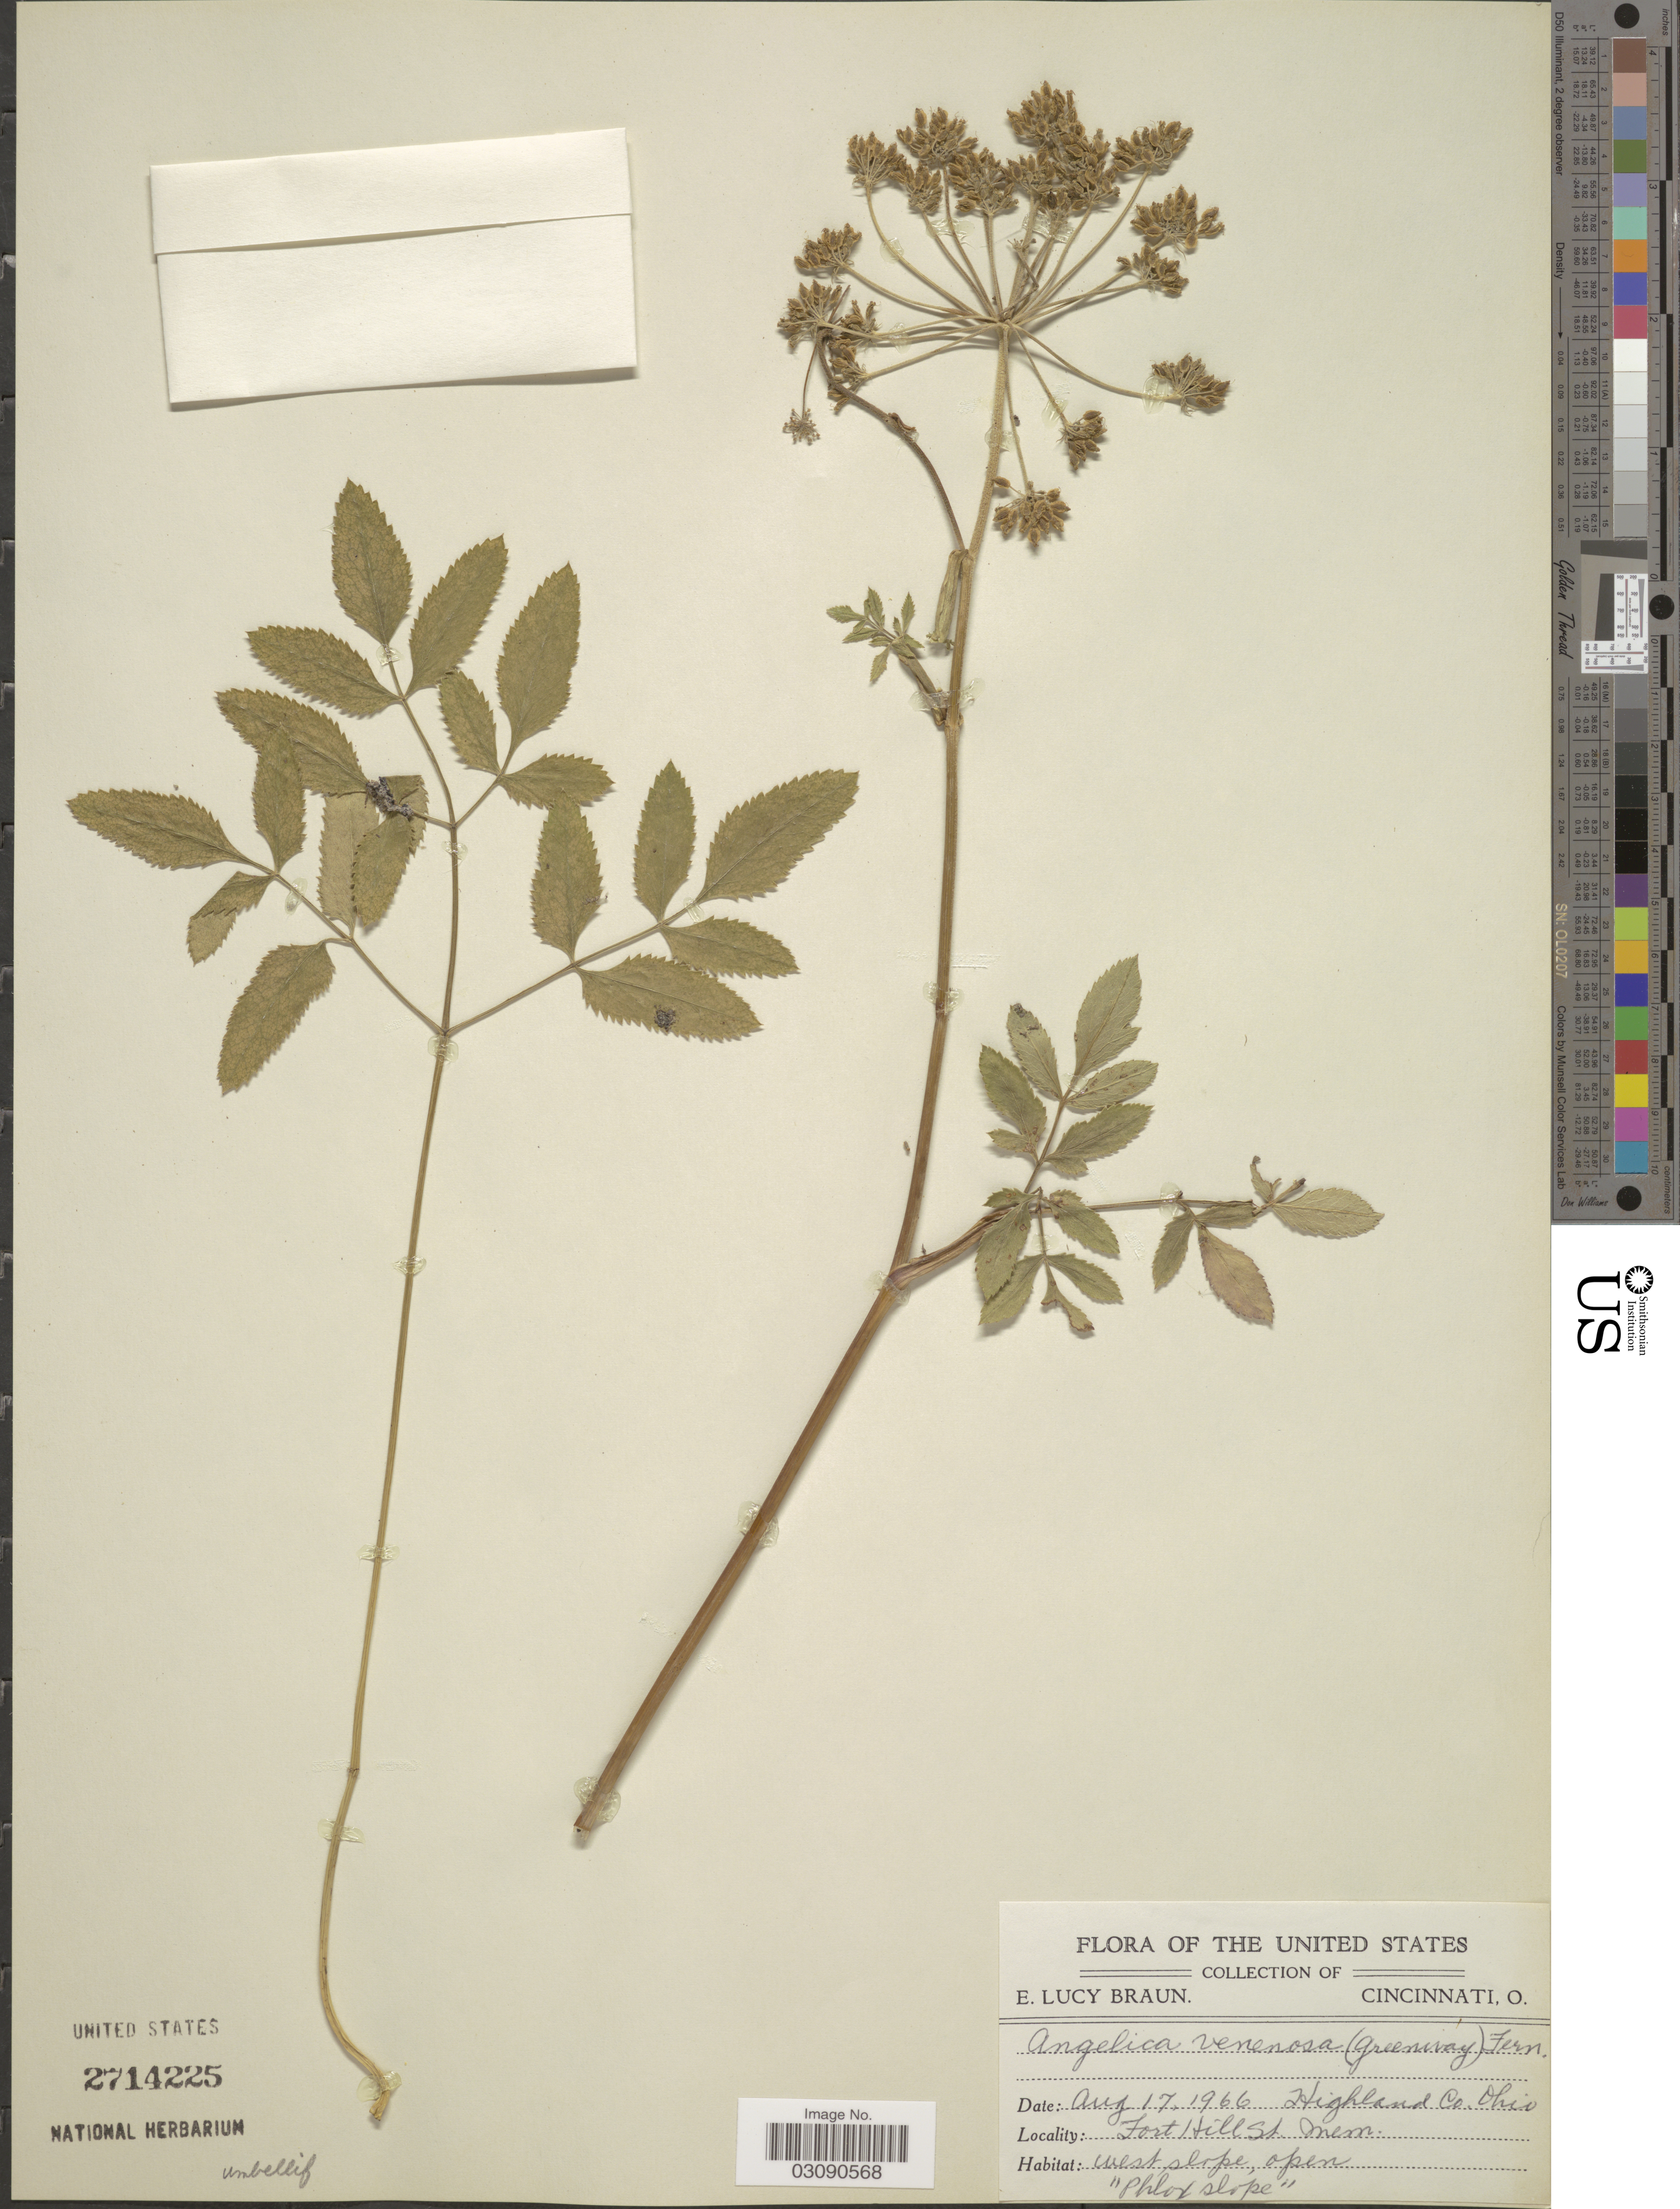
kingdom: Plantae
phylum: Tracheophyta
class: Magnoliopsida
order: Apiales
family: Apiaceae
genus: Angelica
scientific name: Angelica venenosa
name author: (Greenway) Fernald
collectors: E. L. Braun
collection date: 1966-08-17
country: United States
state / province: Ohio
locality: Highland Co. Fort Hill St. Mem. West slope, open "Phlox slope".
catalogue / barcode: US 2714225